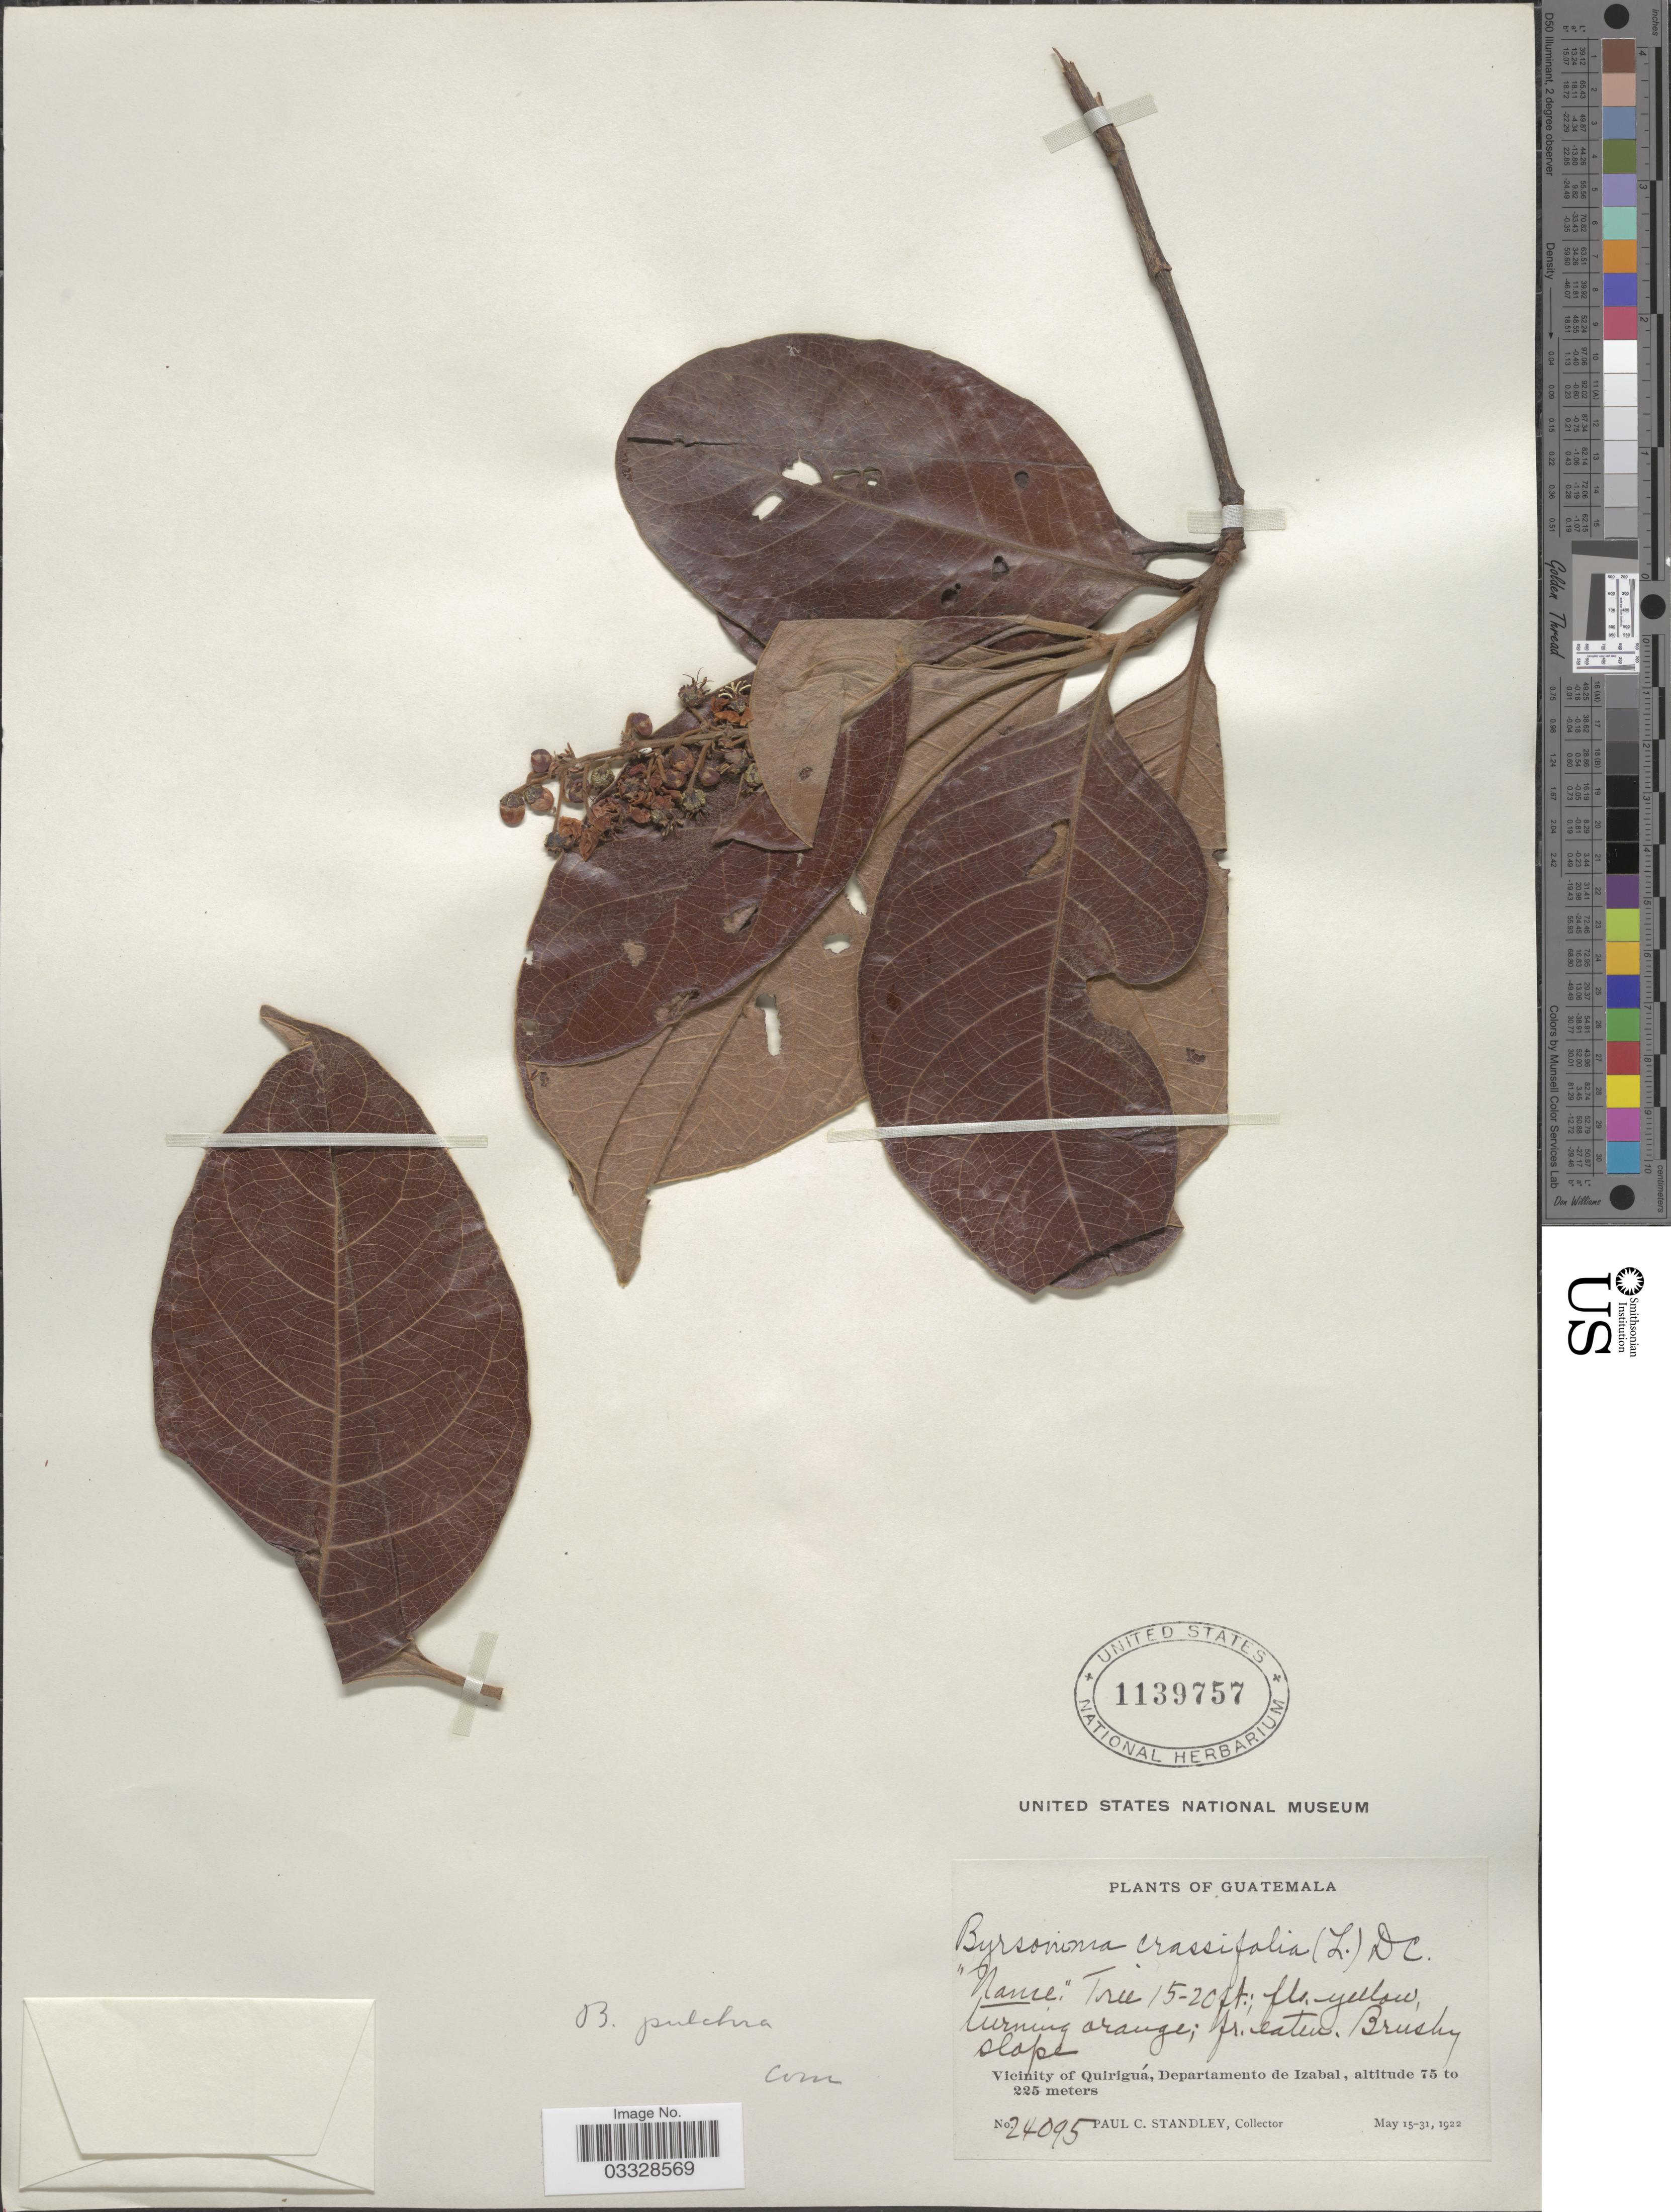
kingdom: Plantae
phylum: Tracheophyta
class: Magnoliopsida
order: Malpighiales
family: Malpighiaceae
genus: Byrsonima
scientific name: Byrsonima crassifolia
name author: (L.) Kunth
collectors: P. C. Standley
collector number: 24095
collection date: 1922-05-15/1922-05-31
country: Guatemala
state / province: Izabal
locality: Vicinity of Quiriguá, Departamento de Izabal.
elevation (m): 75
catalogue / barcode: US 1139757